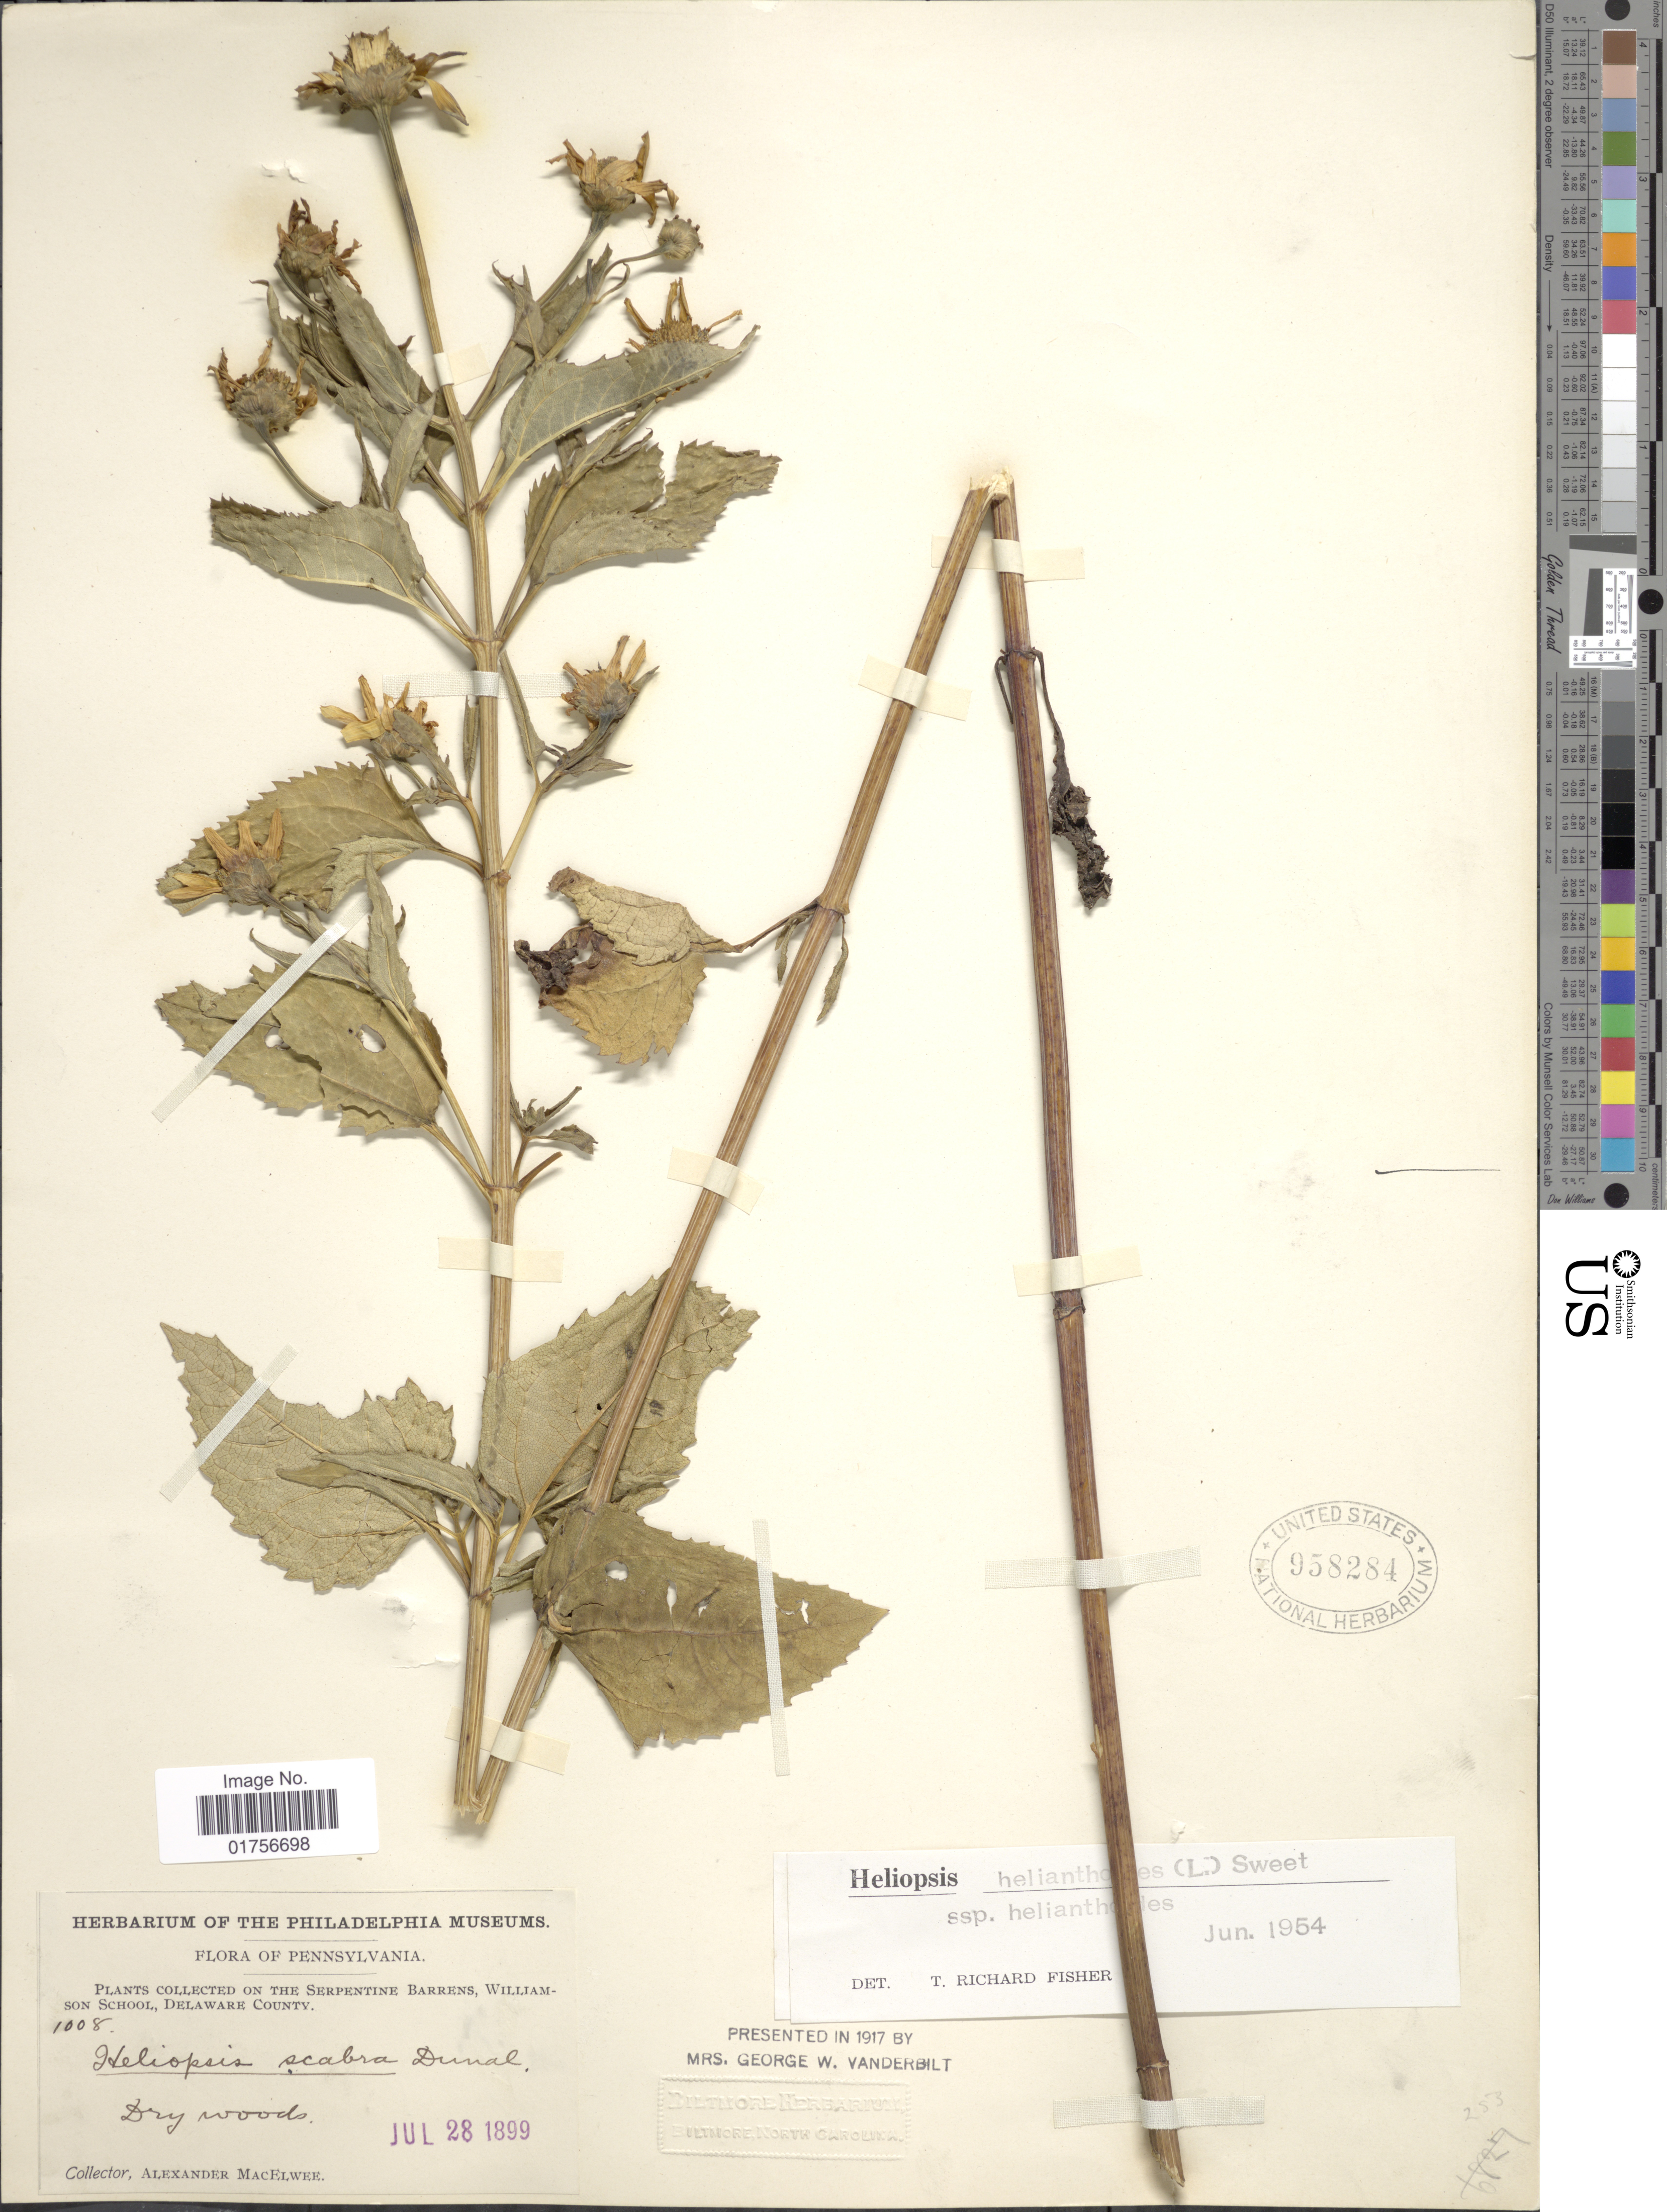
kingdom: Plantae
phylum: Tracheophyta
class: Magnoliopsida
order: Asterales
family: Asteraceae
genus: Heliopsis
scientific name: Heliopsis helianthoides subsp. helianthoides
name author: (L.) Sweet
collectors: A. MacElwee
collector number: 1008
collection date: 1899-07-28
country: United States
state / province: Pennsylvania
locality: On the Serpentine Barrens, Williamson School, Delaware County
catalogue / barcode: US 958284